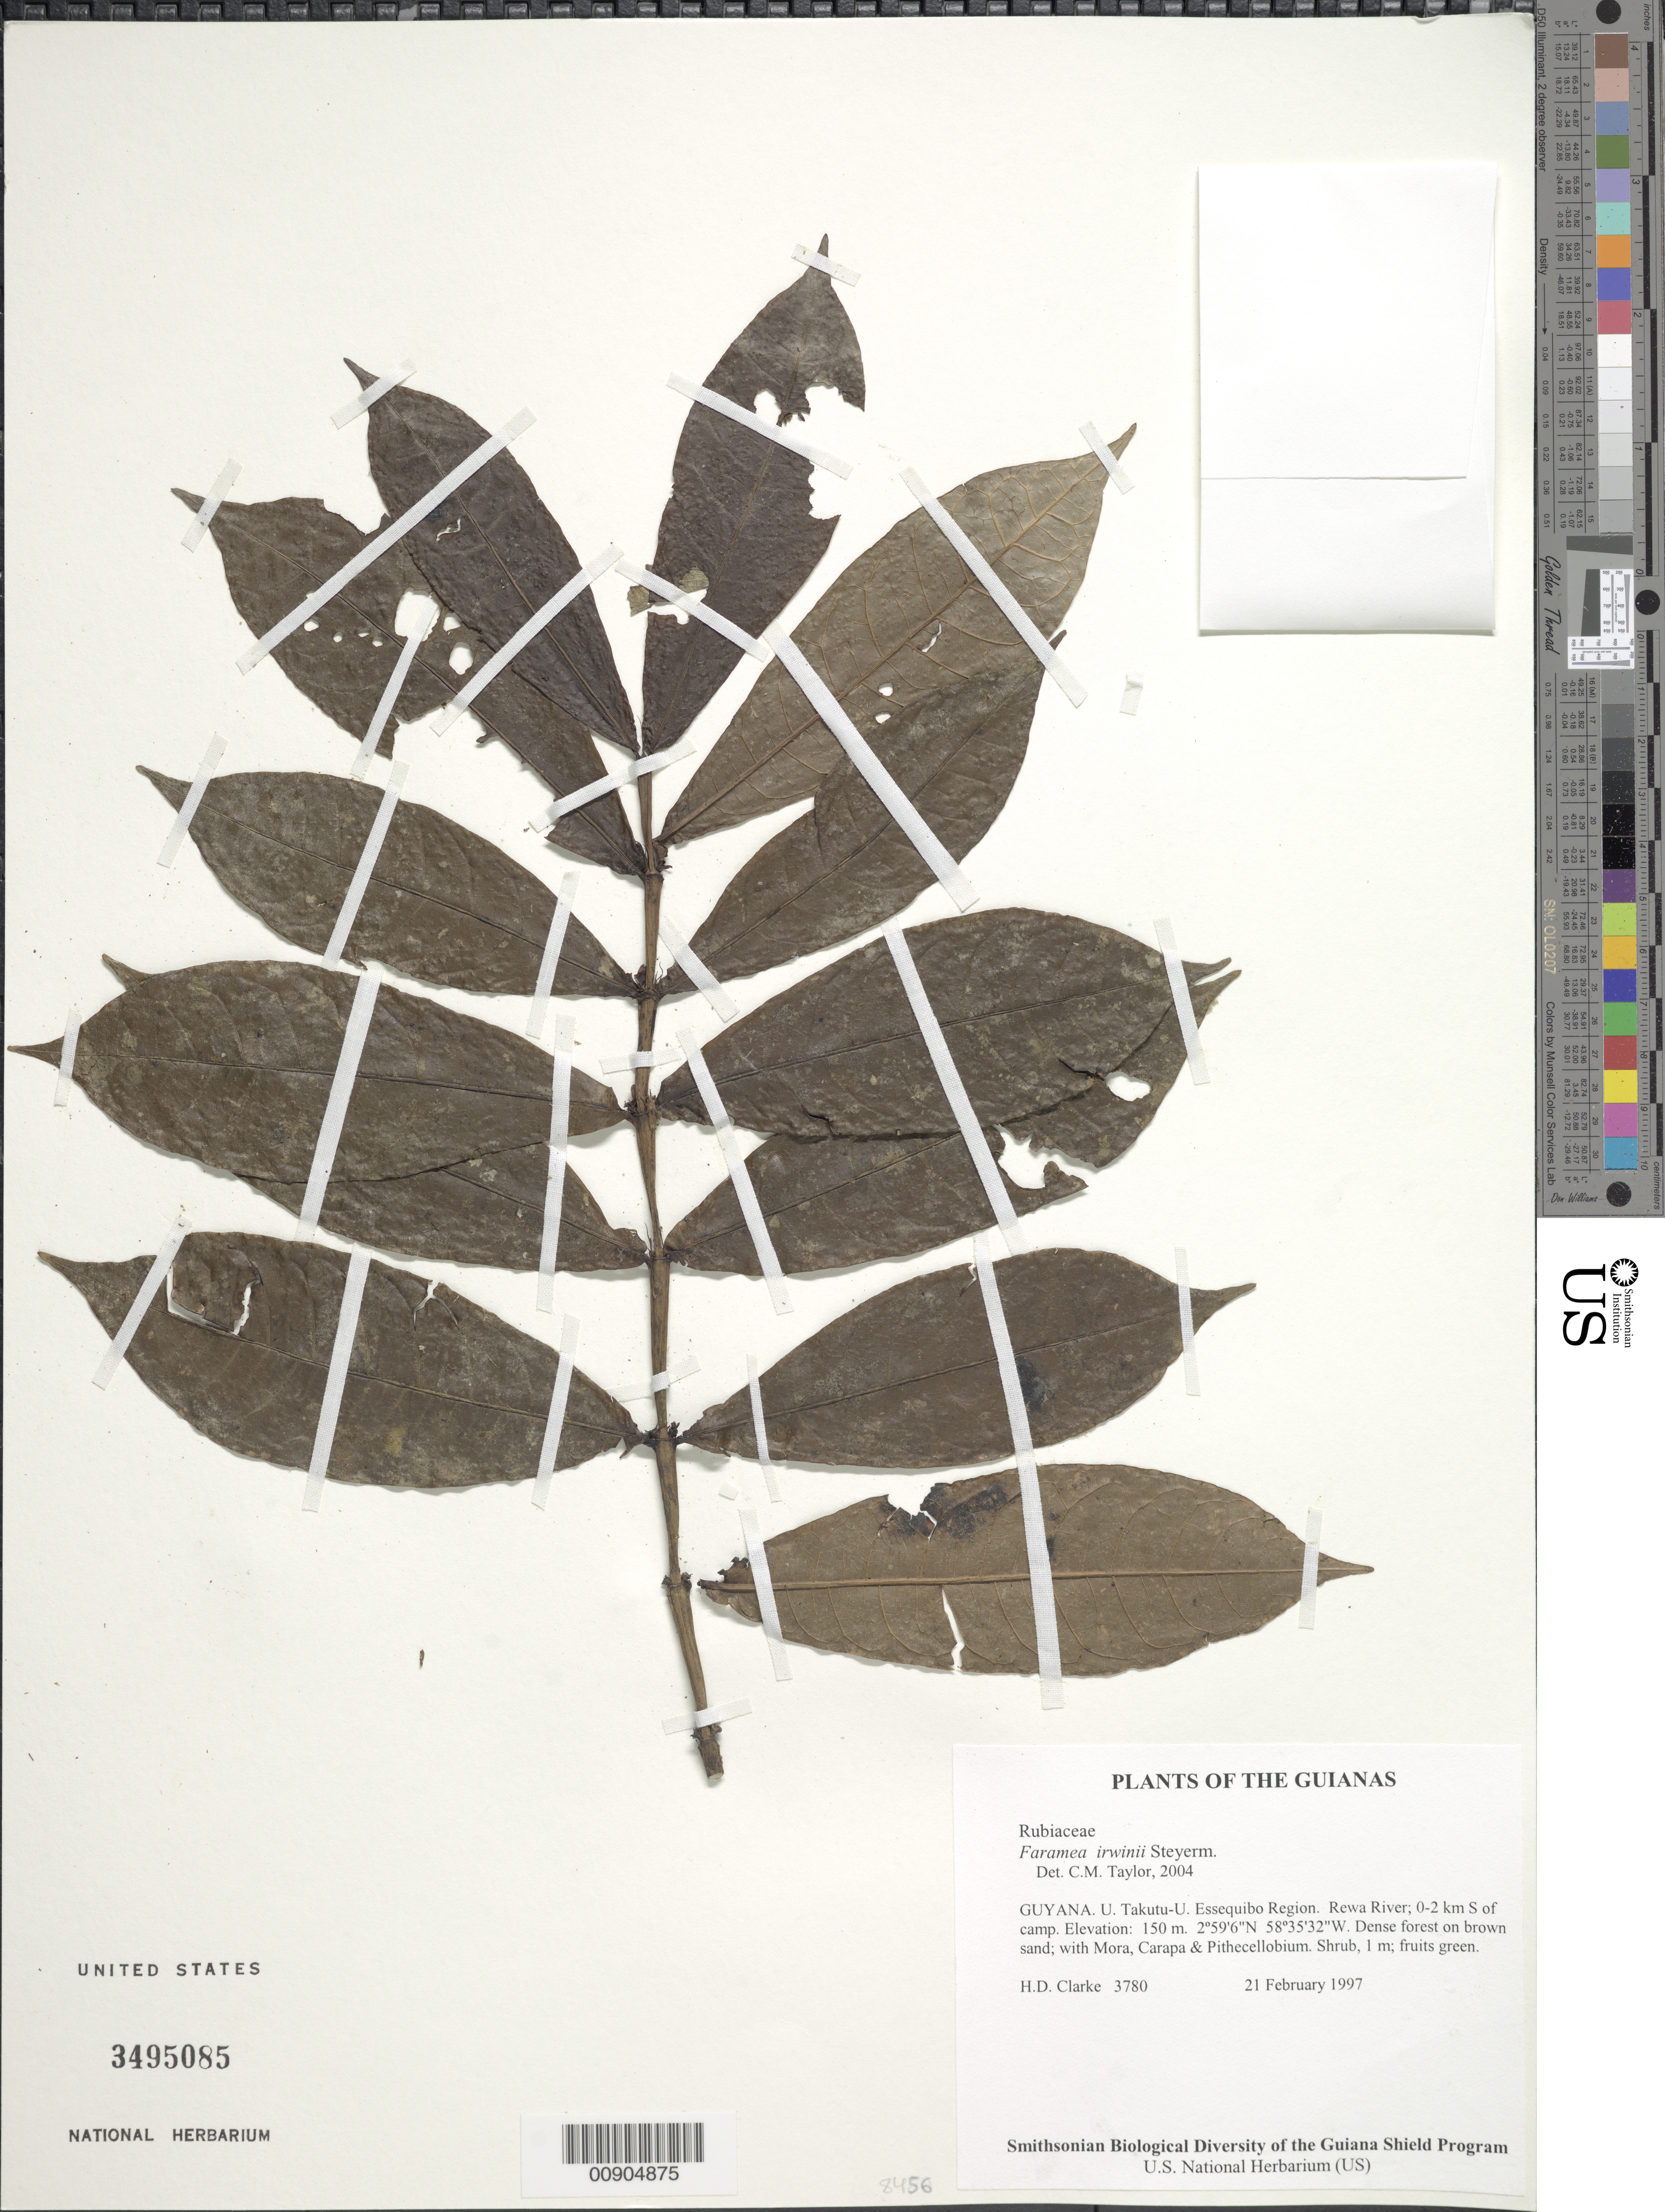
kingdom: Plantae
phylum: Tracheophyta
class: Magnoliopsida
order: Gentianales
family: Rubiaceae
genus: Faramea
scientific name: Faramea irwinii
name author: Steyerm.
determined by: Taylor, Charlotte M.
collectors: H. D. Clarke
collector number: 3780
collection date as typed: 21 February 1997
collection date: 1997-02-21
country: Guyana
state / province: U. Takutu-U. Essequibo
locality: Rewa River; 0-2 km S of camp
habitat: Dense forest on brown sand; with Mora, Carapa & Pithecellobium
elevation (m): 150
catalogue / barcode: US 3495085